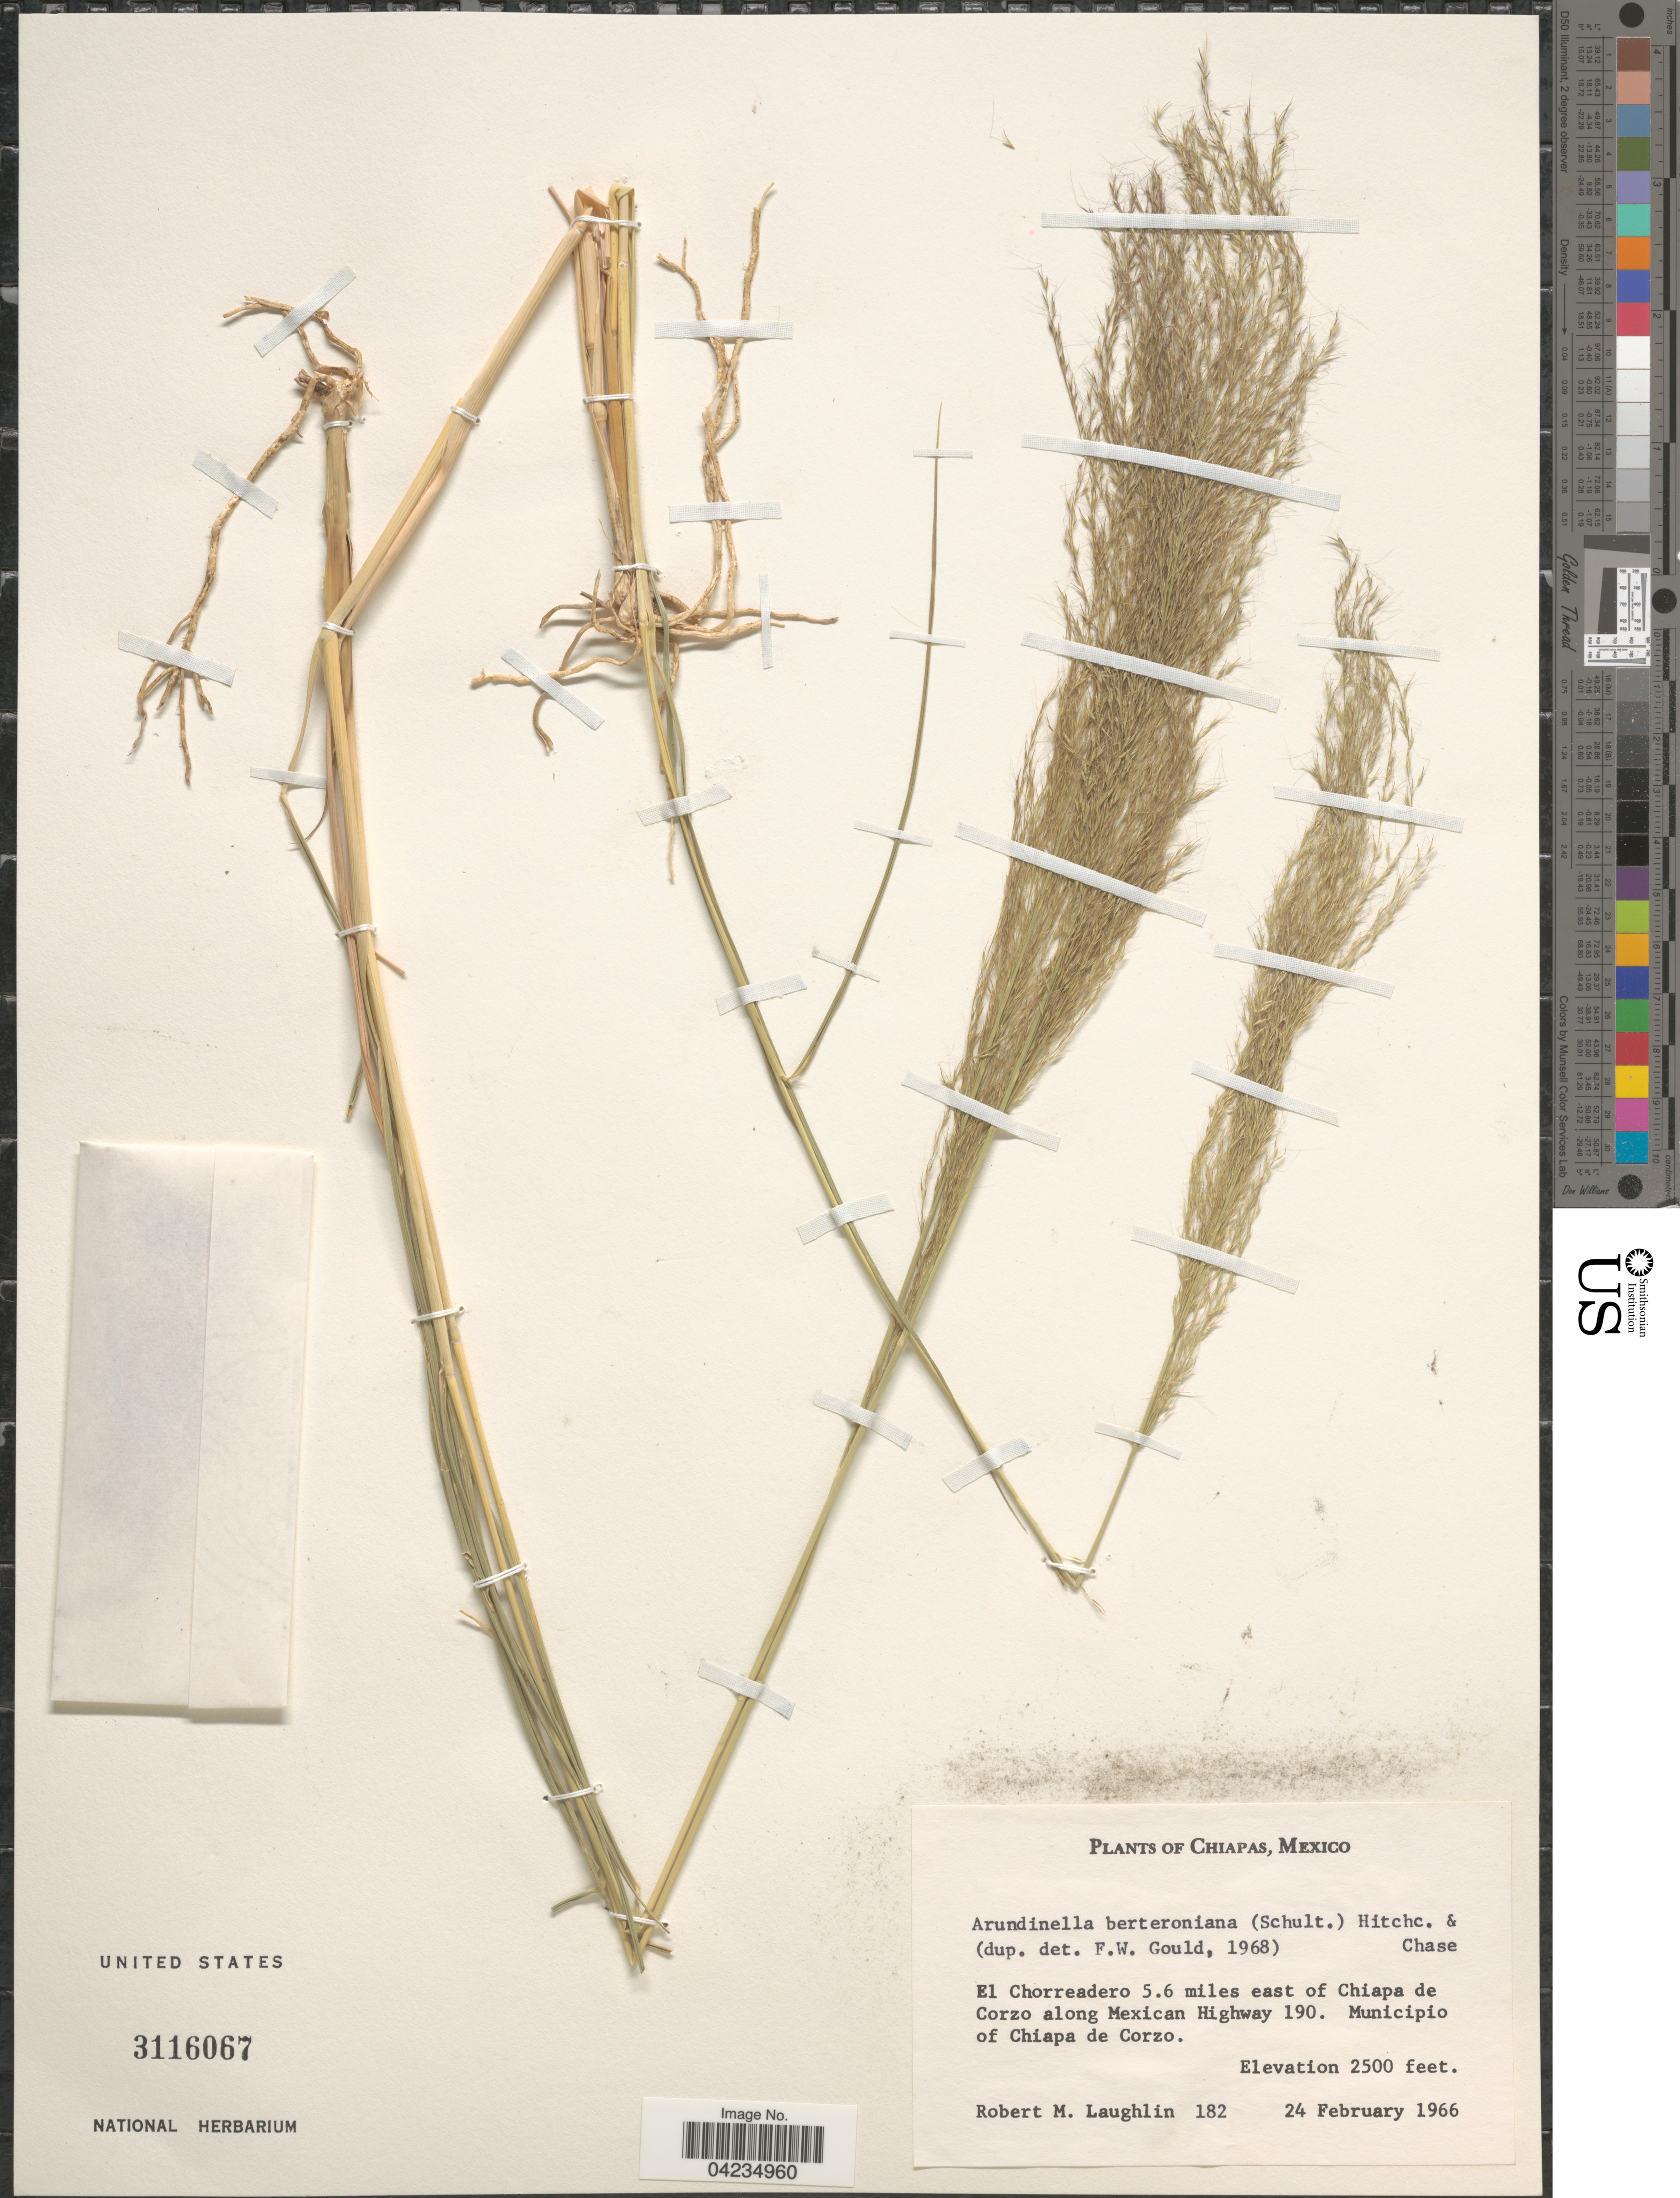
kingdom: Plantae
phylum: Tracheophyta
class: Liliopsida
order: Poales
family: Poaceae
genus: Arundinella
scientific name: Arundinella berteroniana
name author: (Schult.) Hitchc. & Chase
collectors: R. M. Laughlin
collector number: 182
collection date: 1966-02-24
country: Mexico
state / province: Chiapas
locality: El Chorreadero 5.6 miles east of Chiapa de Corzo along Mexican Highway 190. Municipío of Chiapa de Corzo.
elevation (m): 762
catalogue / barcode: US 3116067